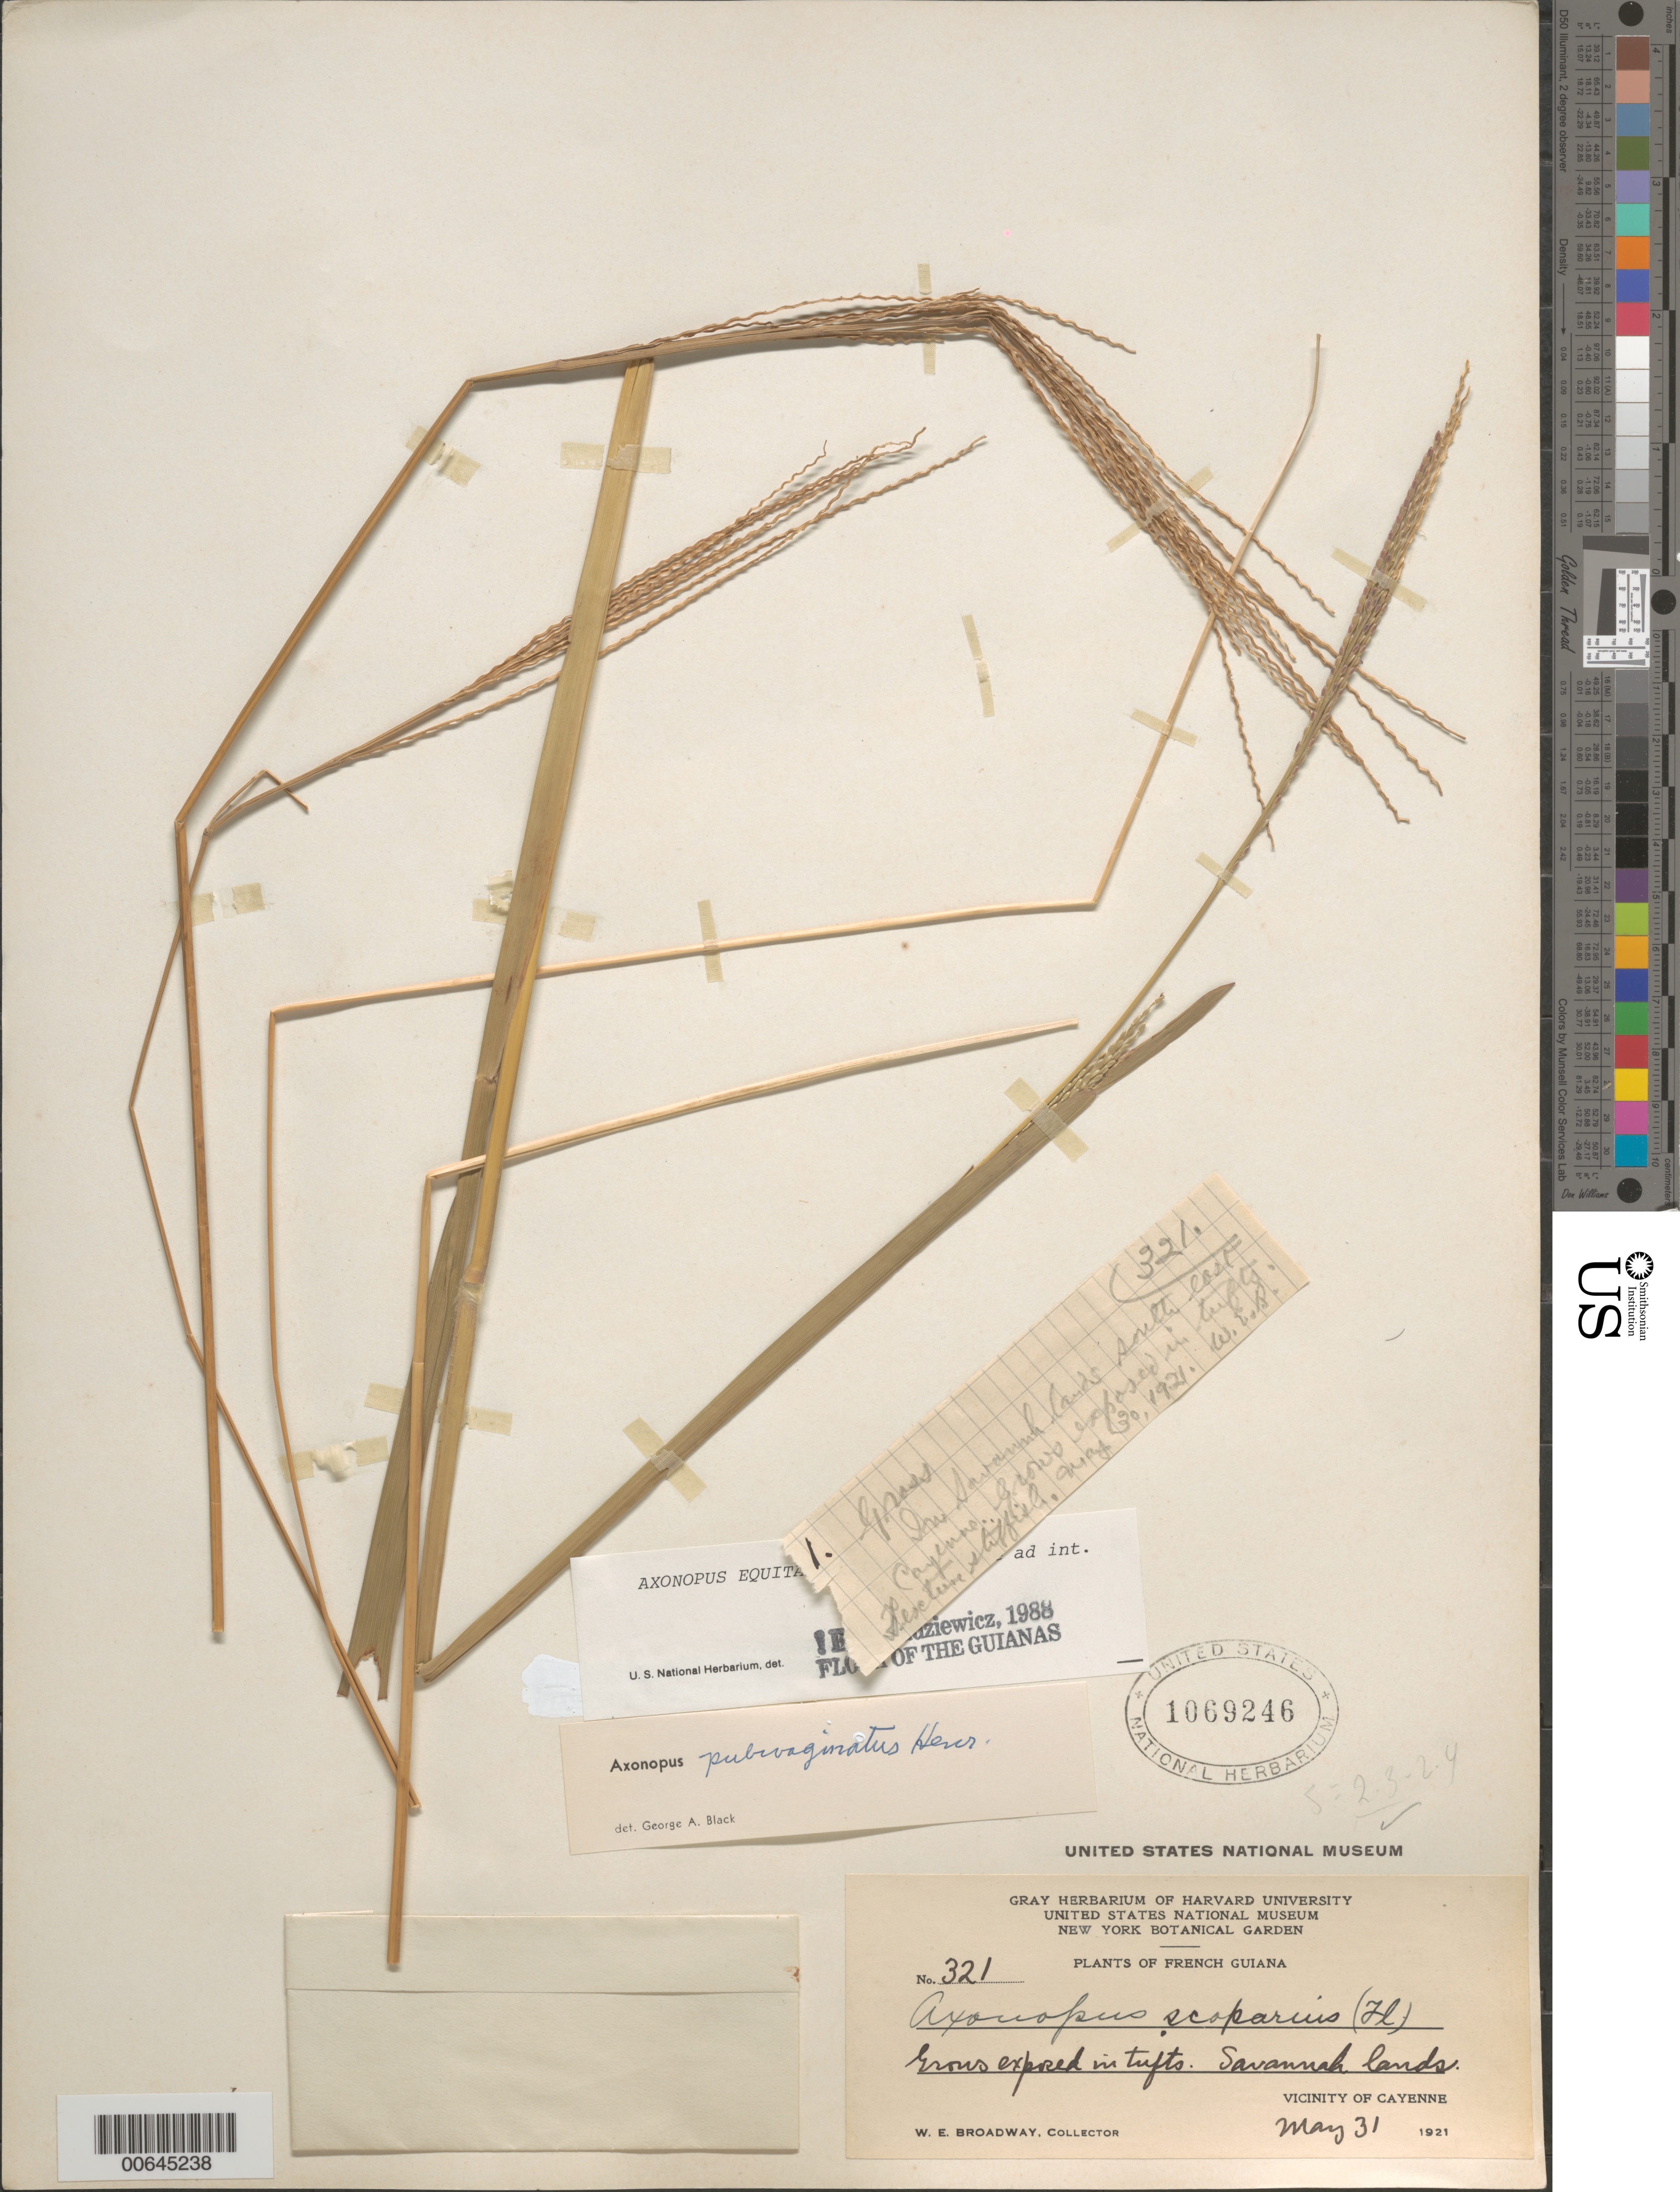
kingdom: Plantae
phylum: Tracheophyta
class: Liliopsida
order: Poales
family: Poaceae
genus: Axonopus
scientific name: Axonopus equitans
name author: Hitchc. & Chase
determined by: Judziewicz, E. J.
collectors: W. E. Broadway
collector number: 321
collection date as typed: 31-May-21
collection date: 1921-05-31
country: French Guiana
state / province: Cayenne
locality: Cayenne, vic.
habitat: Grows exposed in tufts. Savannah lands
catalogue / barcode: US 1069246